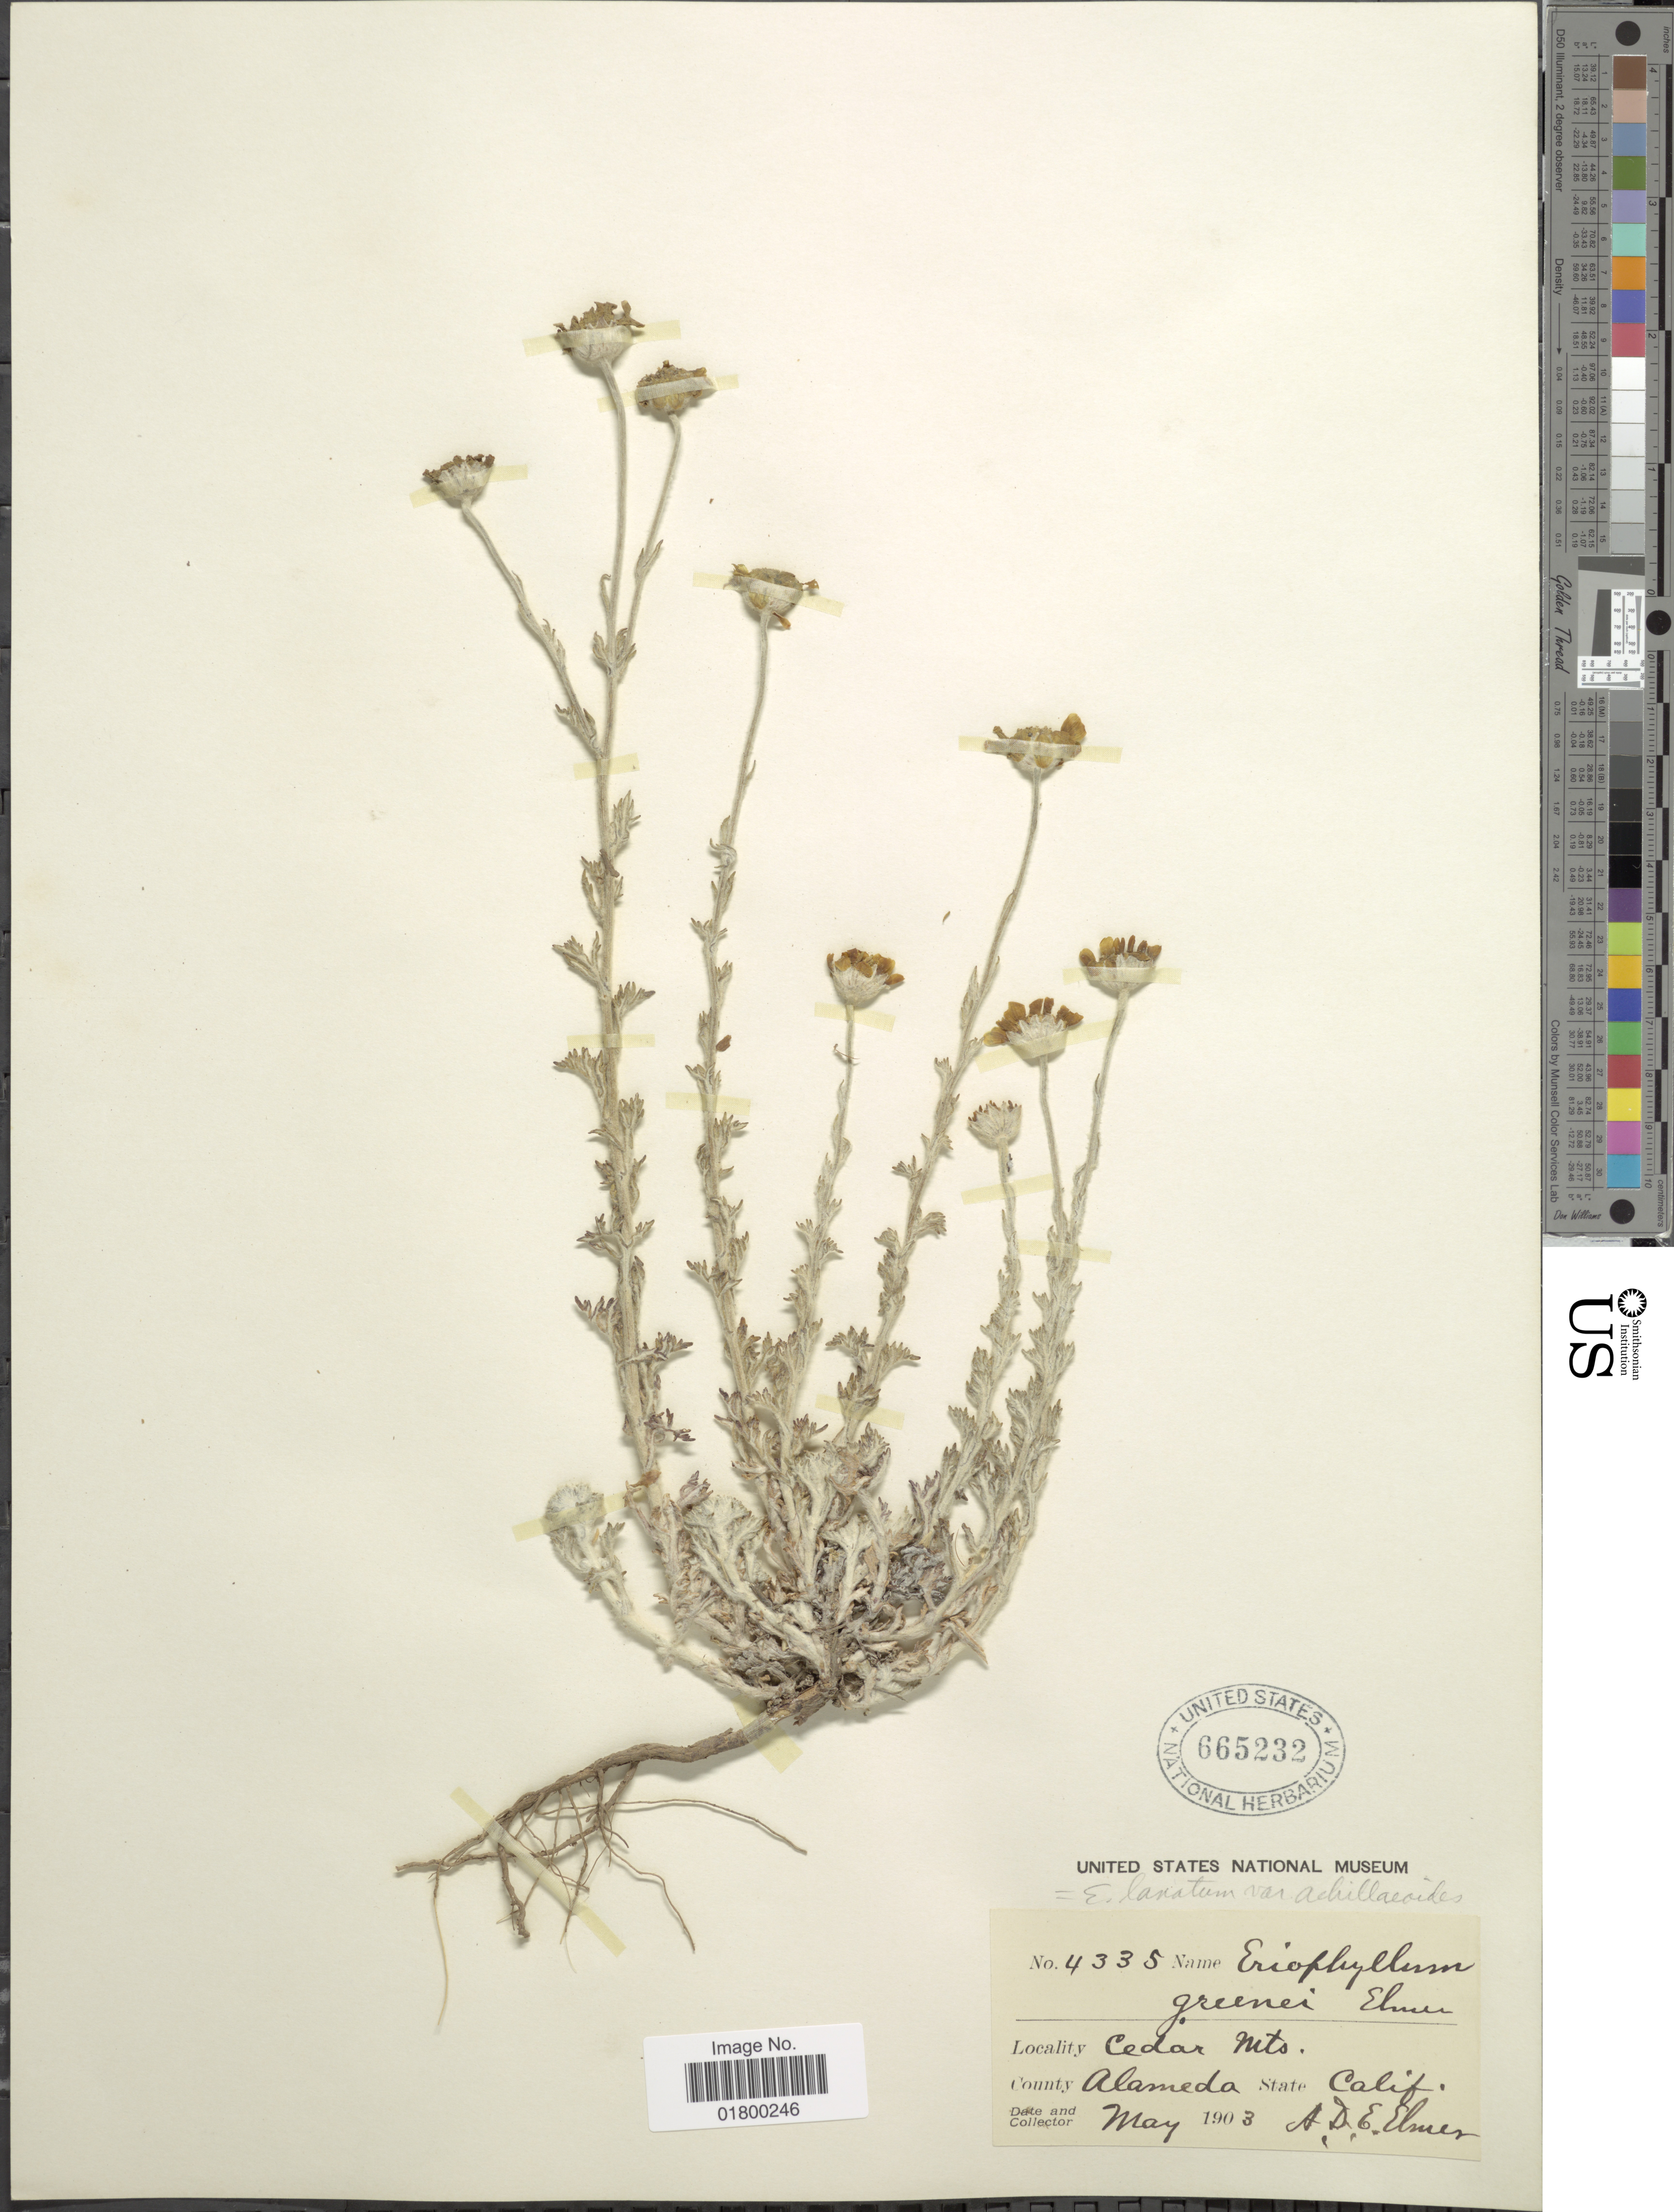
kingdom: Plantae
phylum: Tracheophyta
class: Magnoliopsida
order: Asterales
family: Asteraceae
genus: Eriophyllum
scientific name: Eriophyllum lanatum var. achillioides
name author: (DC.) Jeps.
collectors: A. D. E. Elmer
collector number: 4335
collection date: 1903-05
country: United States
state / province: California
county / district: Alameda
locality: Cedar Mts., County Alameda, State Calif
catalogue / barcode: US 665232